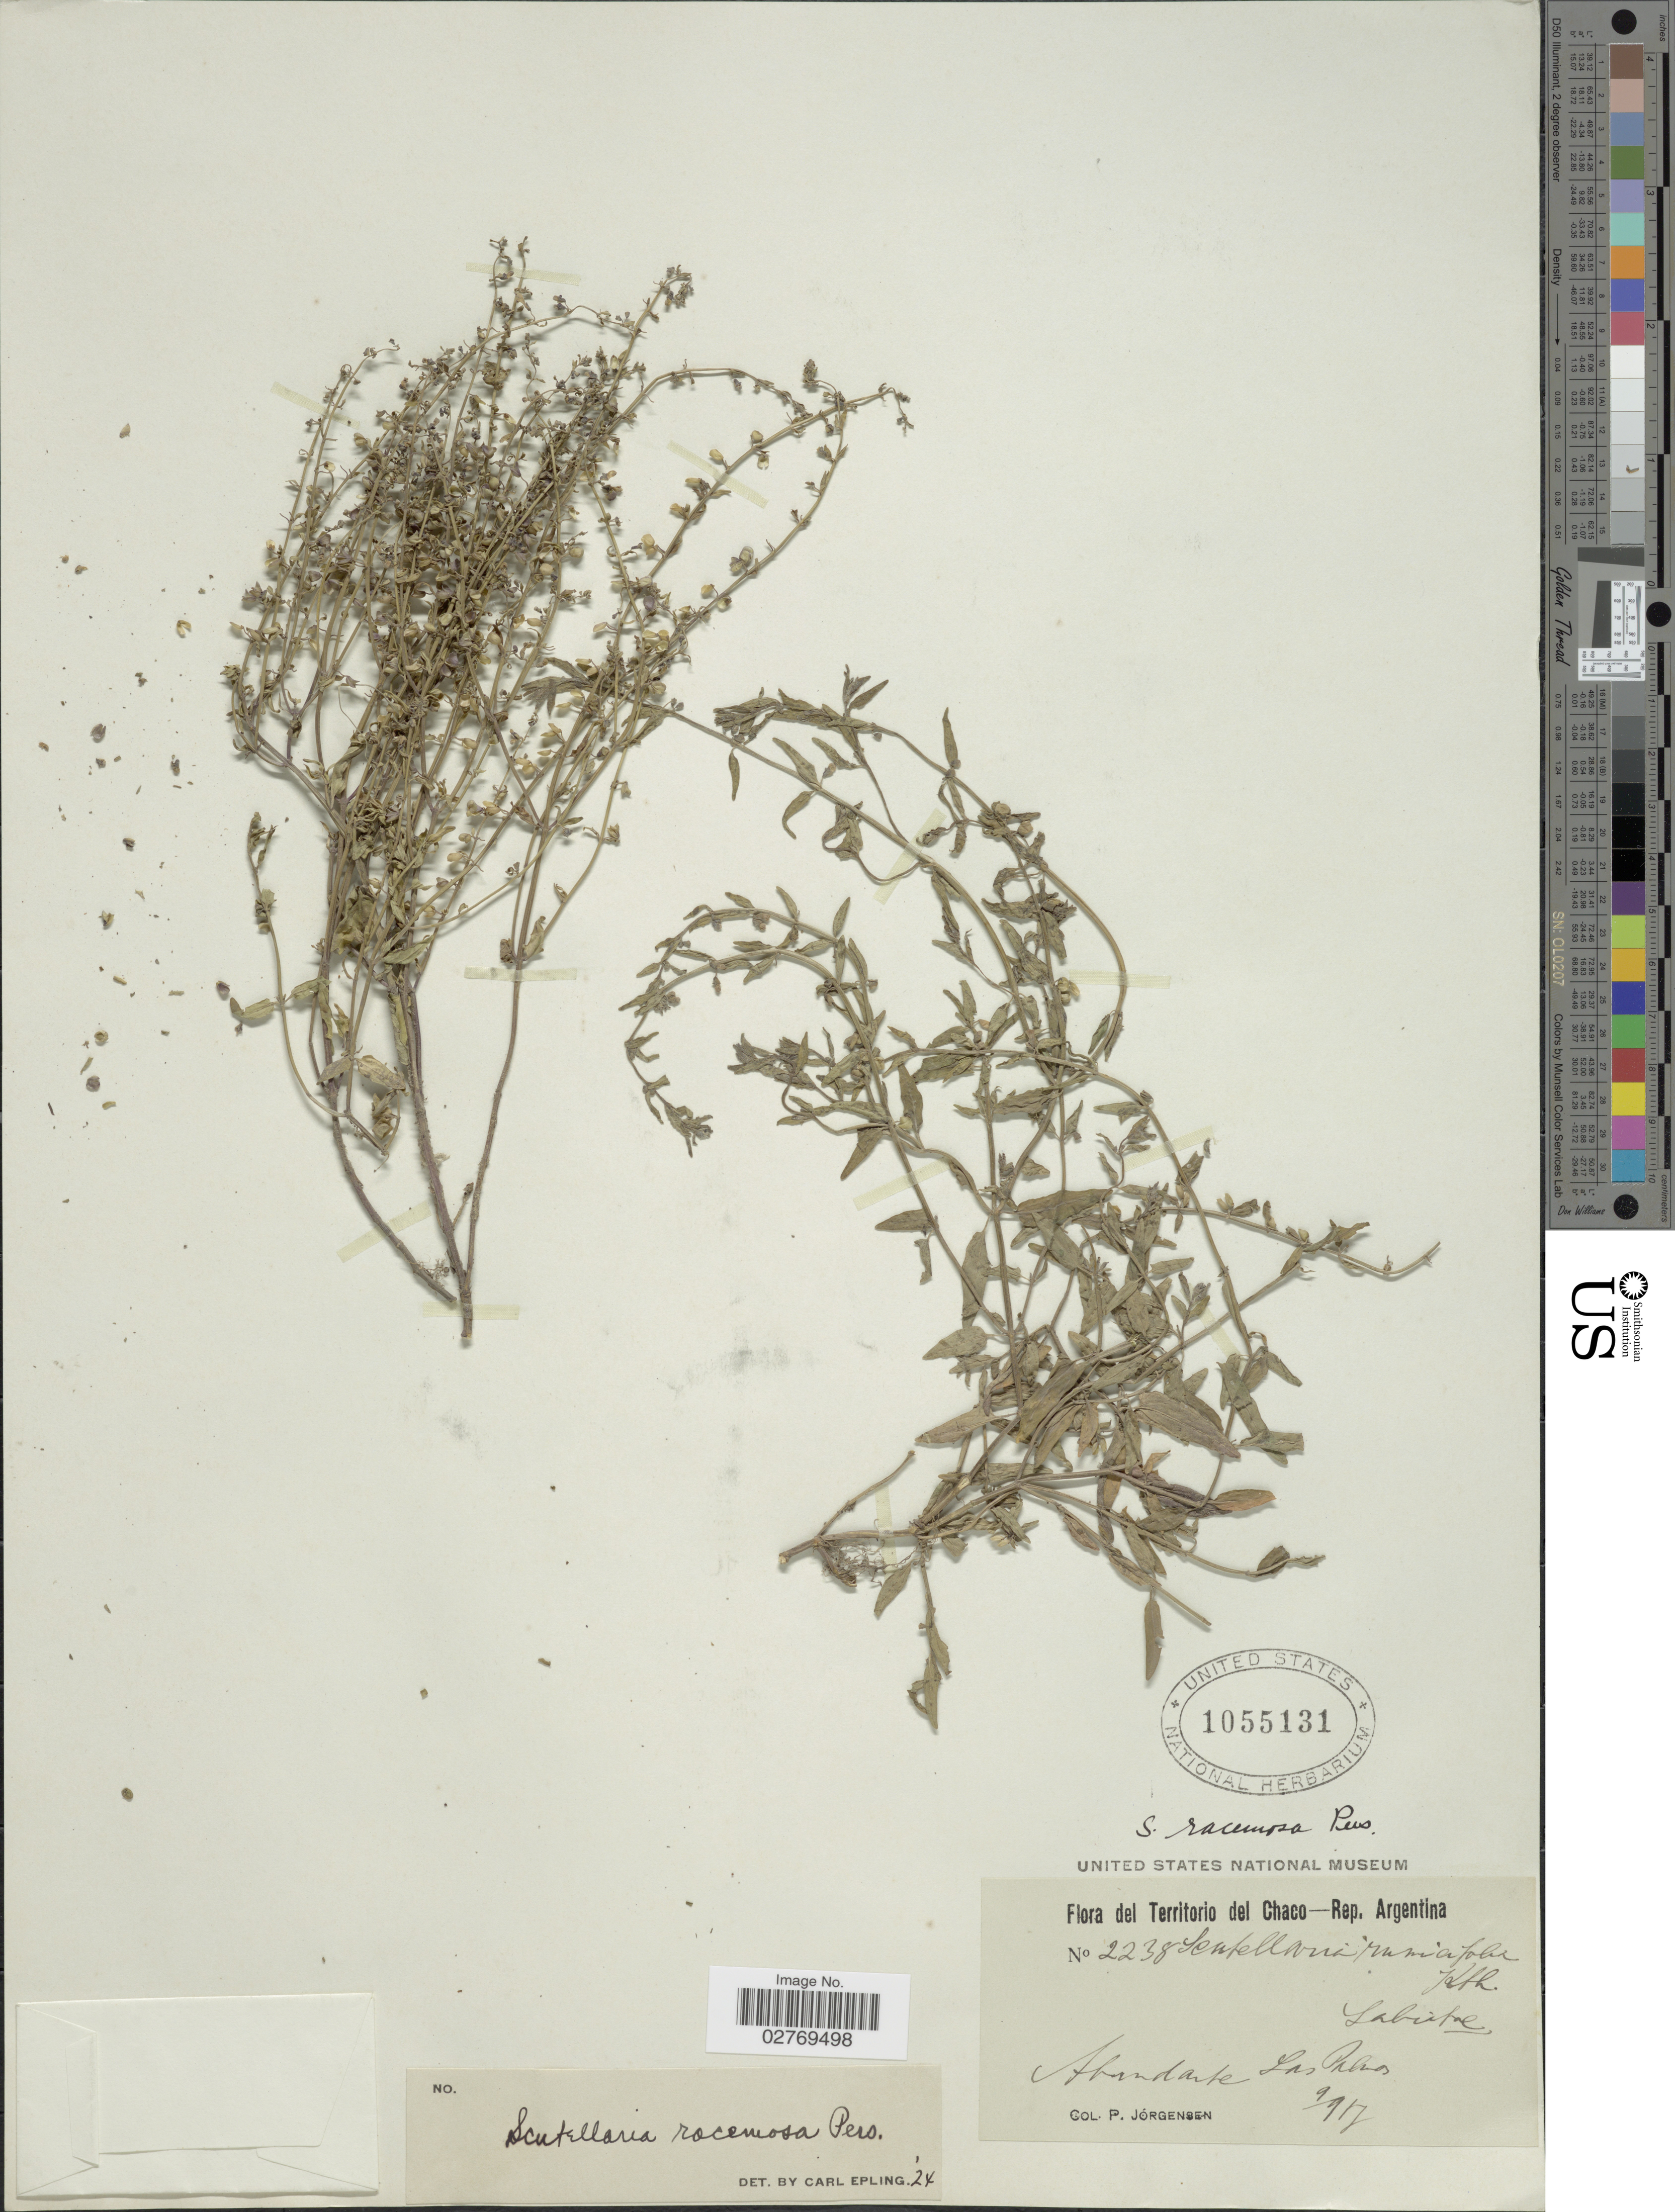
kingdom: Plantae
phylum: Tracheophyta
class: Magnoliopsida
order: Lamiales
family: Lamiaceae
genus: Scutellaria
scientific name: Scutellaria racemosa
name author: Pers.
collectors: P. Jörgensen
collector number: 2238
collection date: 1917-09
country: Argentina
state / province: Chaco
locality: Abundante Las Palmas.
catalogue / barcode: US 1055131